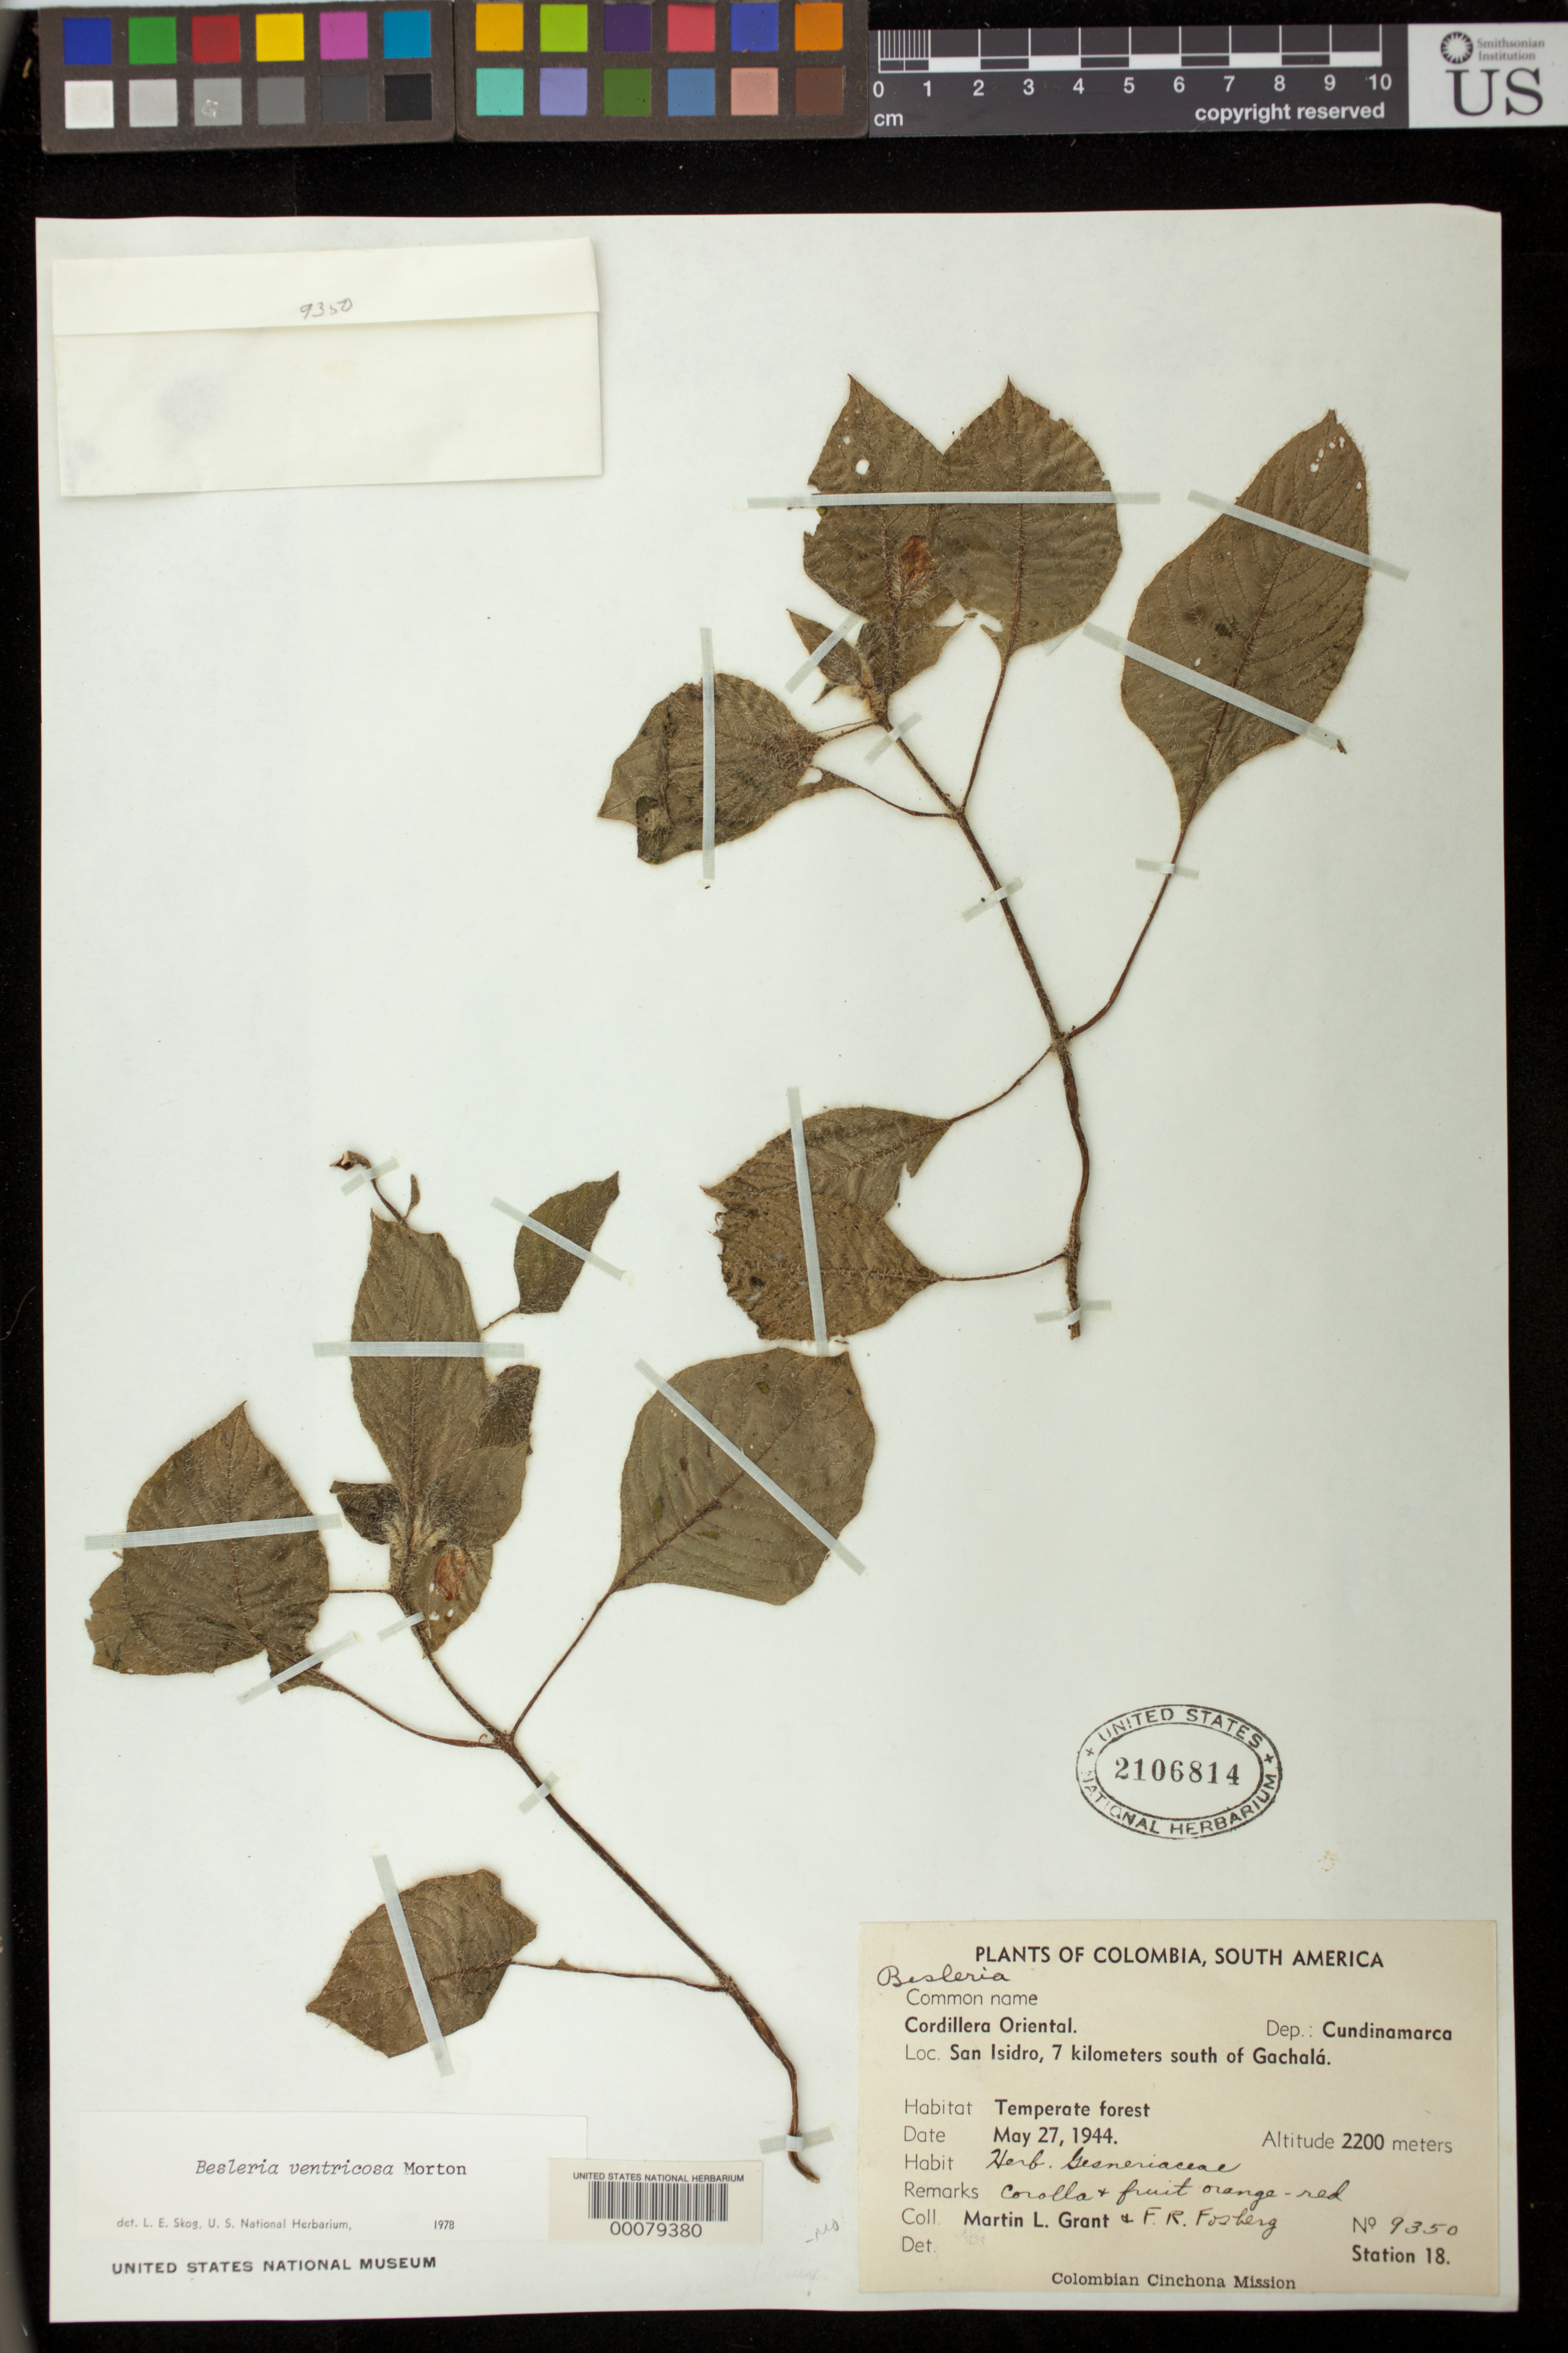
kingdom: Plantae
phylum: Tracheophyta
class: Magnoliopsida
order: Lamiales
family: Gesneriaceae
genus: Besleria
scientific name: Besleria ventricosa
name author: C.V. Morton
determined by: Skog, Laurence E.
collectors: M. L. Grant & F. R. Fosberg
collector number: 9350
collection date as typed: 27 May 1944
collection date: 1944-05-27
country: Colombia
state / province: Cundinamarca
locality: Cordillera Oriental, San Isidro, 7 km S of Gachala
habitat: Temperate forest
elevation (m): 2200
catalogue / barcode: US 2106814